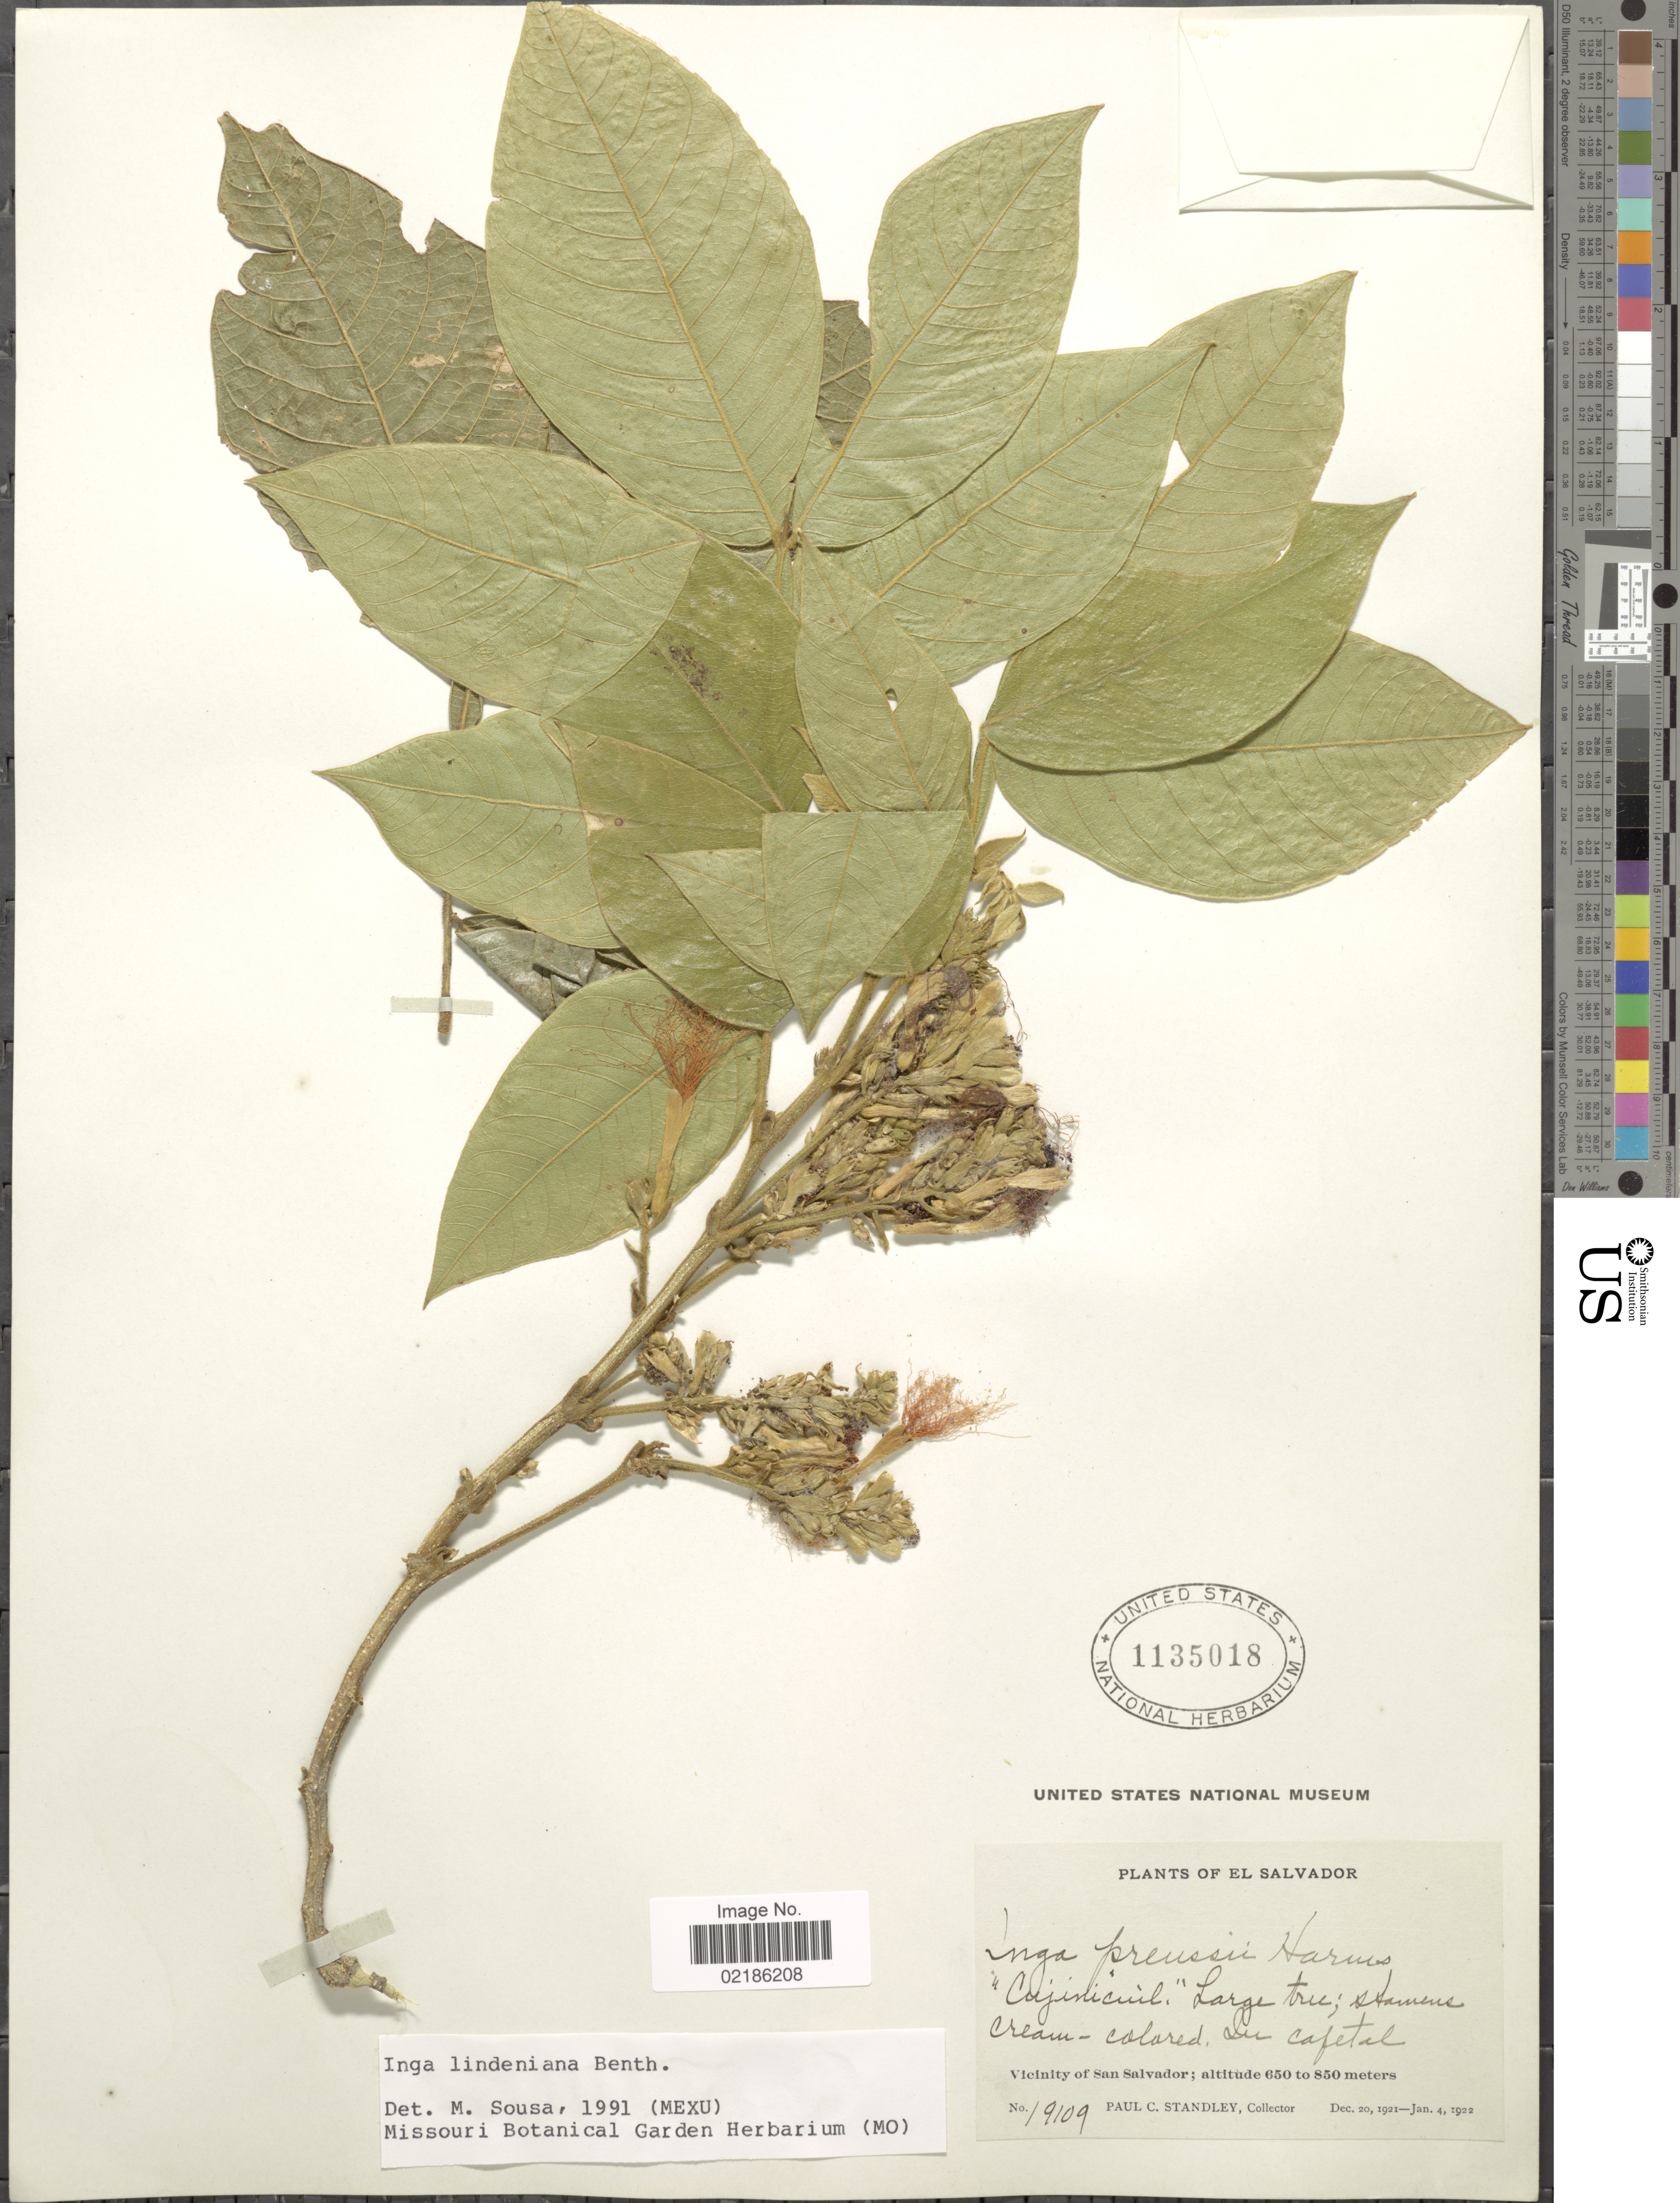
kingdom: Plantae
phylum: Tracheophyta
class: Magnoliopsida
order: Fabales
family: Fabaceae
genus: Inga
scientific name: Inga lindeniana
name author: Benth.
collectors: P. C. Standley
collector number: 19109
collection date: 1921-12-20/1922-01-04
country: El Salvador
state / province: San Salvador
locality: Vicinity of San Salvador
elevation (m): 650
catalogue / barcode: US 1135018